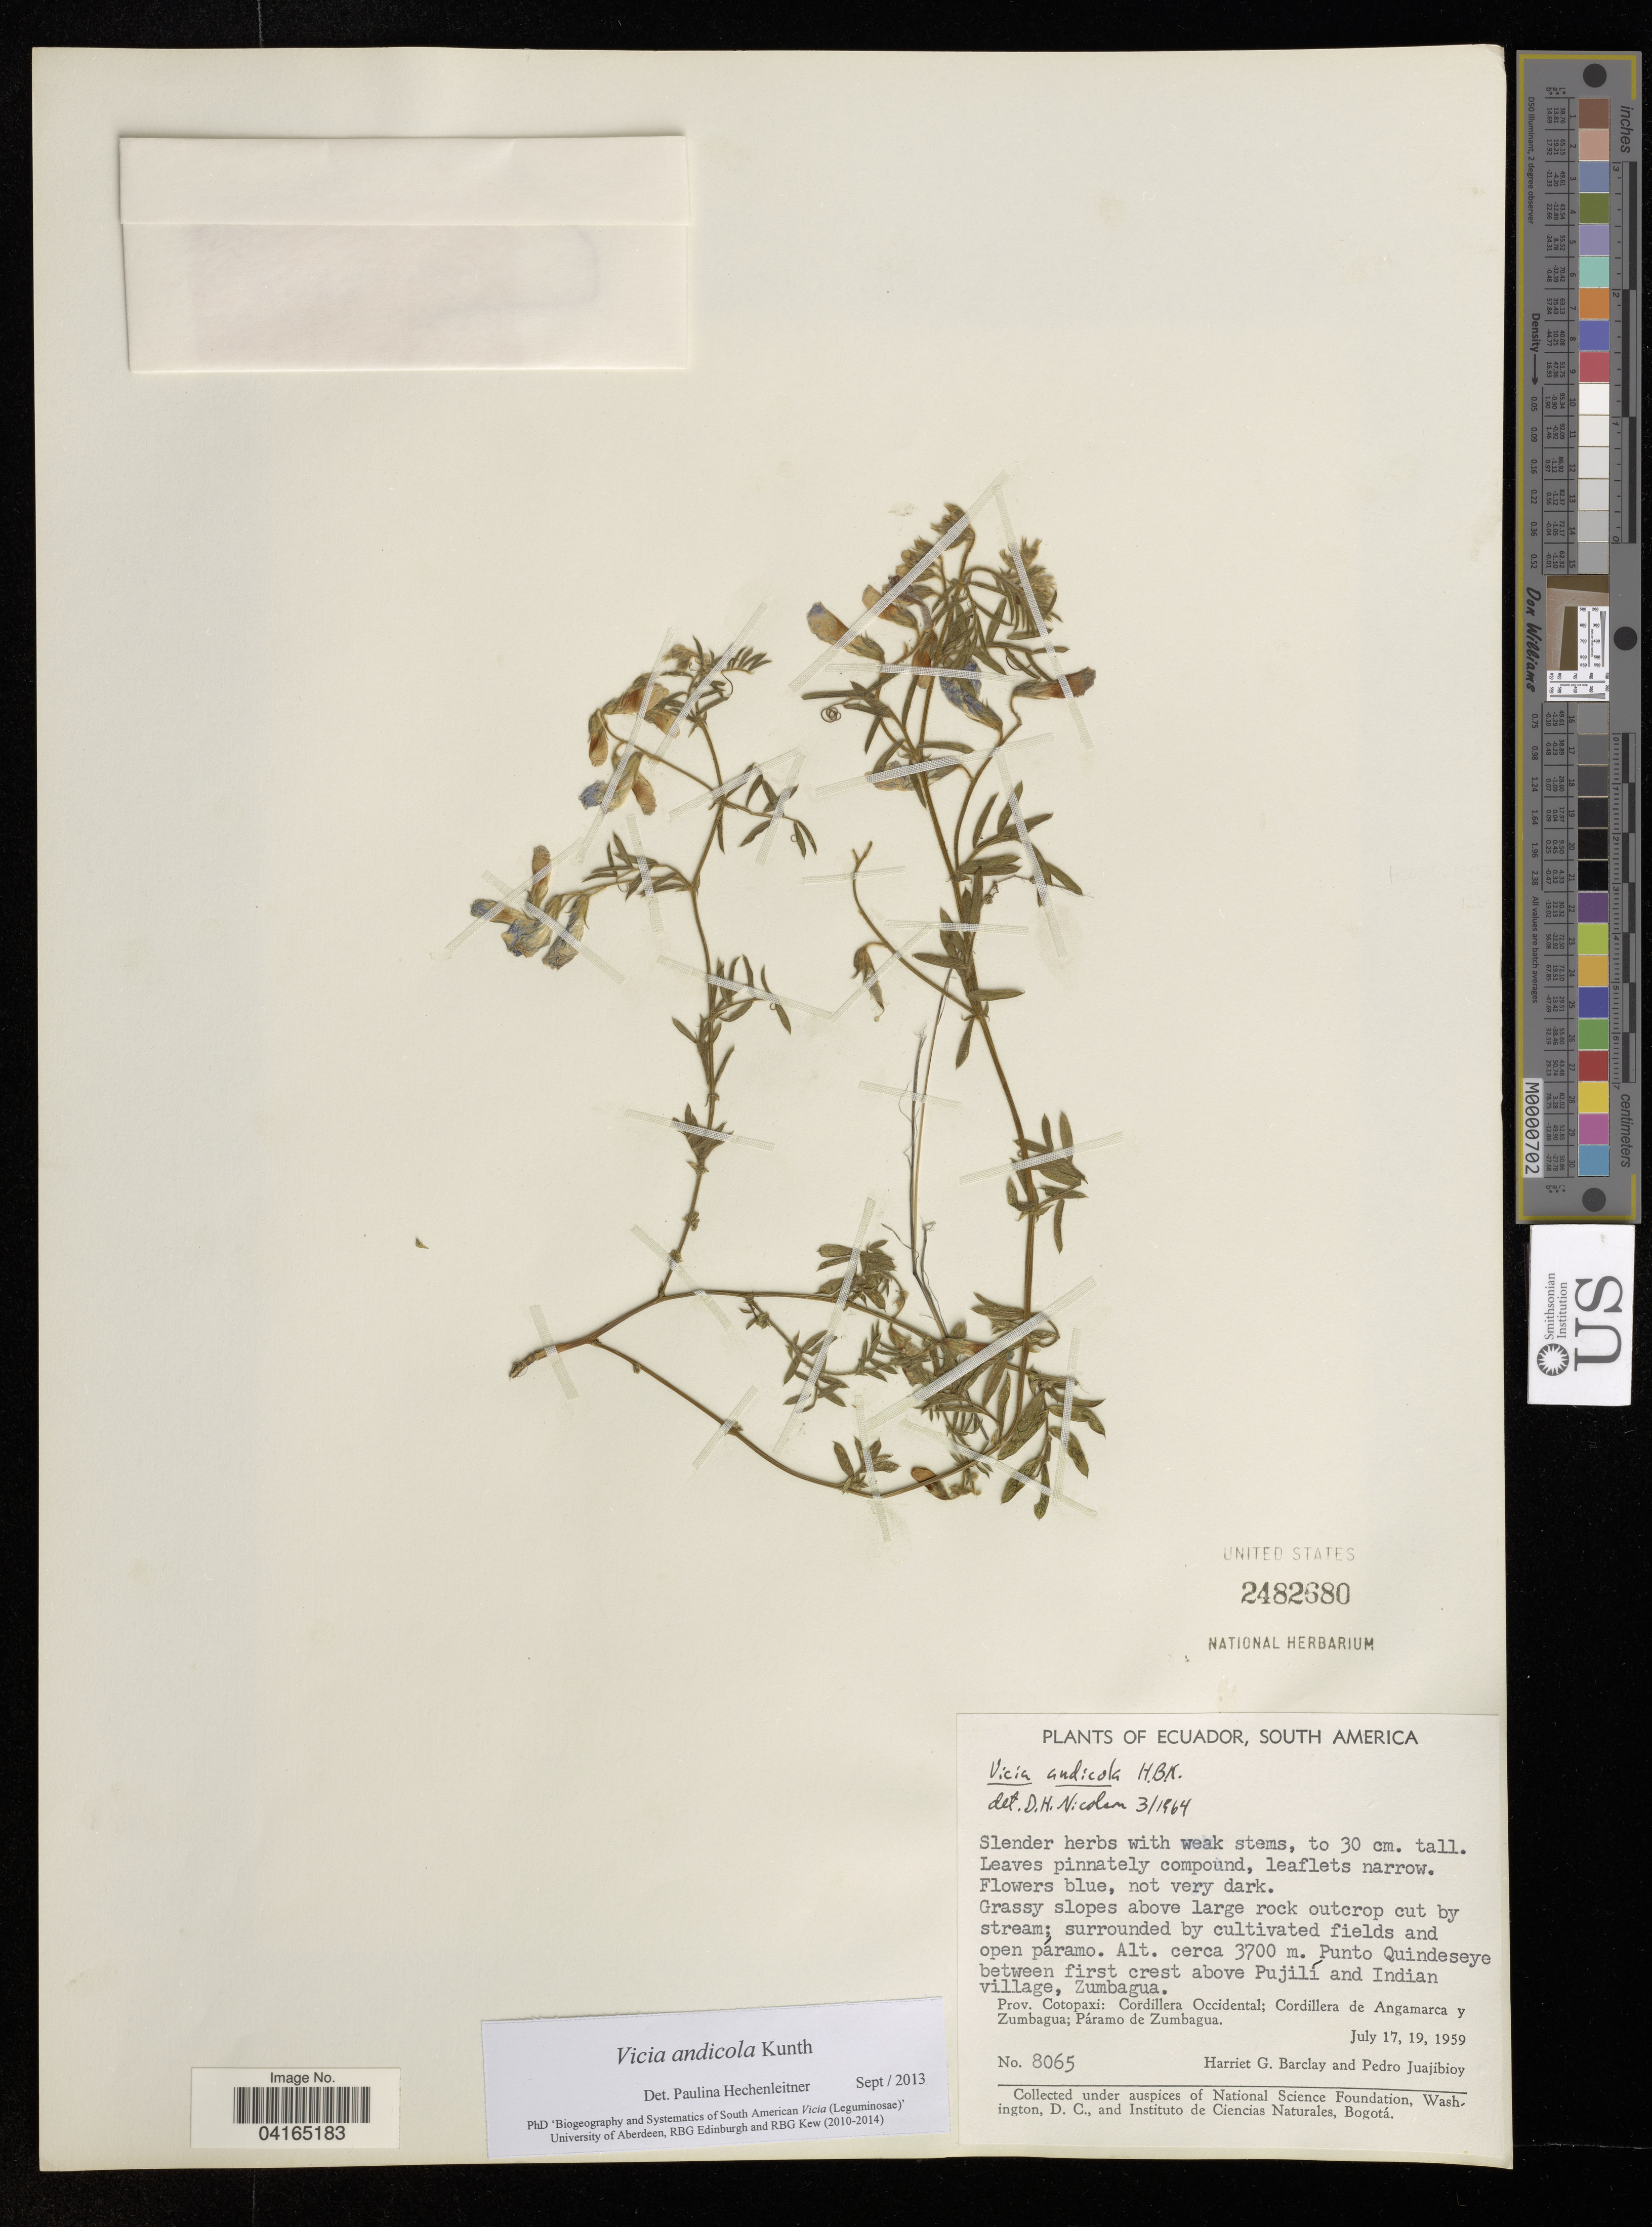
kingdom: Plantae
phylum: Tracheophyta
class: Magnoliopsida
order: Fabales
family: Fabaceae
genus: Vicia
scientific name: Vicia andicola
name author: Kunth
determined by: Hechenleitner, Paulina, RBG Edinburgh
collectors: H. G. Barclay & P. Juajibioy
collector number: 8065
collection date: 1959-07-17/1959-07-19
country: Ecuador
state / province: Cotopaxi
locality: Punto Quindeseye between first crest above Pujilí and Indian village, Zumbagua. Prov. Cotopaxi: Cordillera Occidental; Cordillera de Angamarca y Zumbagua; Páramo de Zumbagua.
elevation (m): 3700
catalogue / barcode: US 2482680